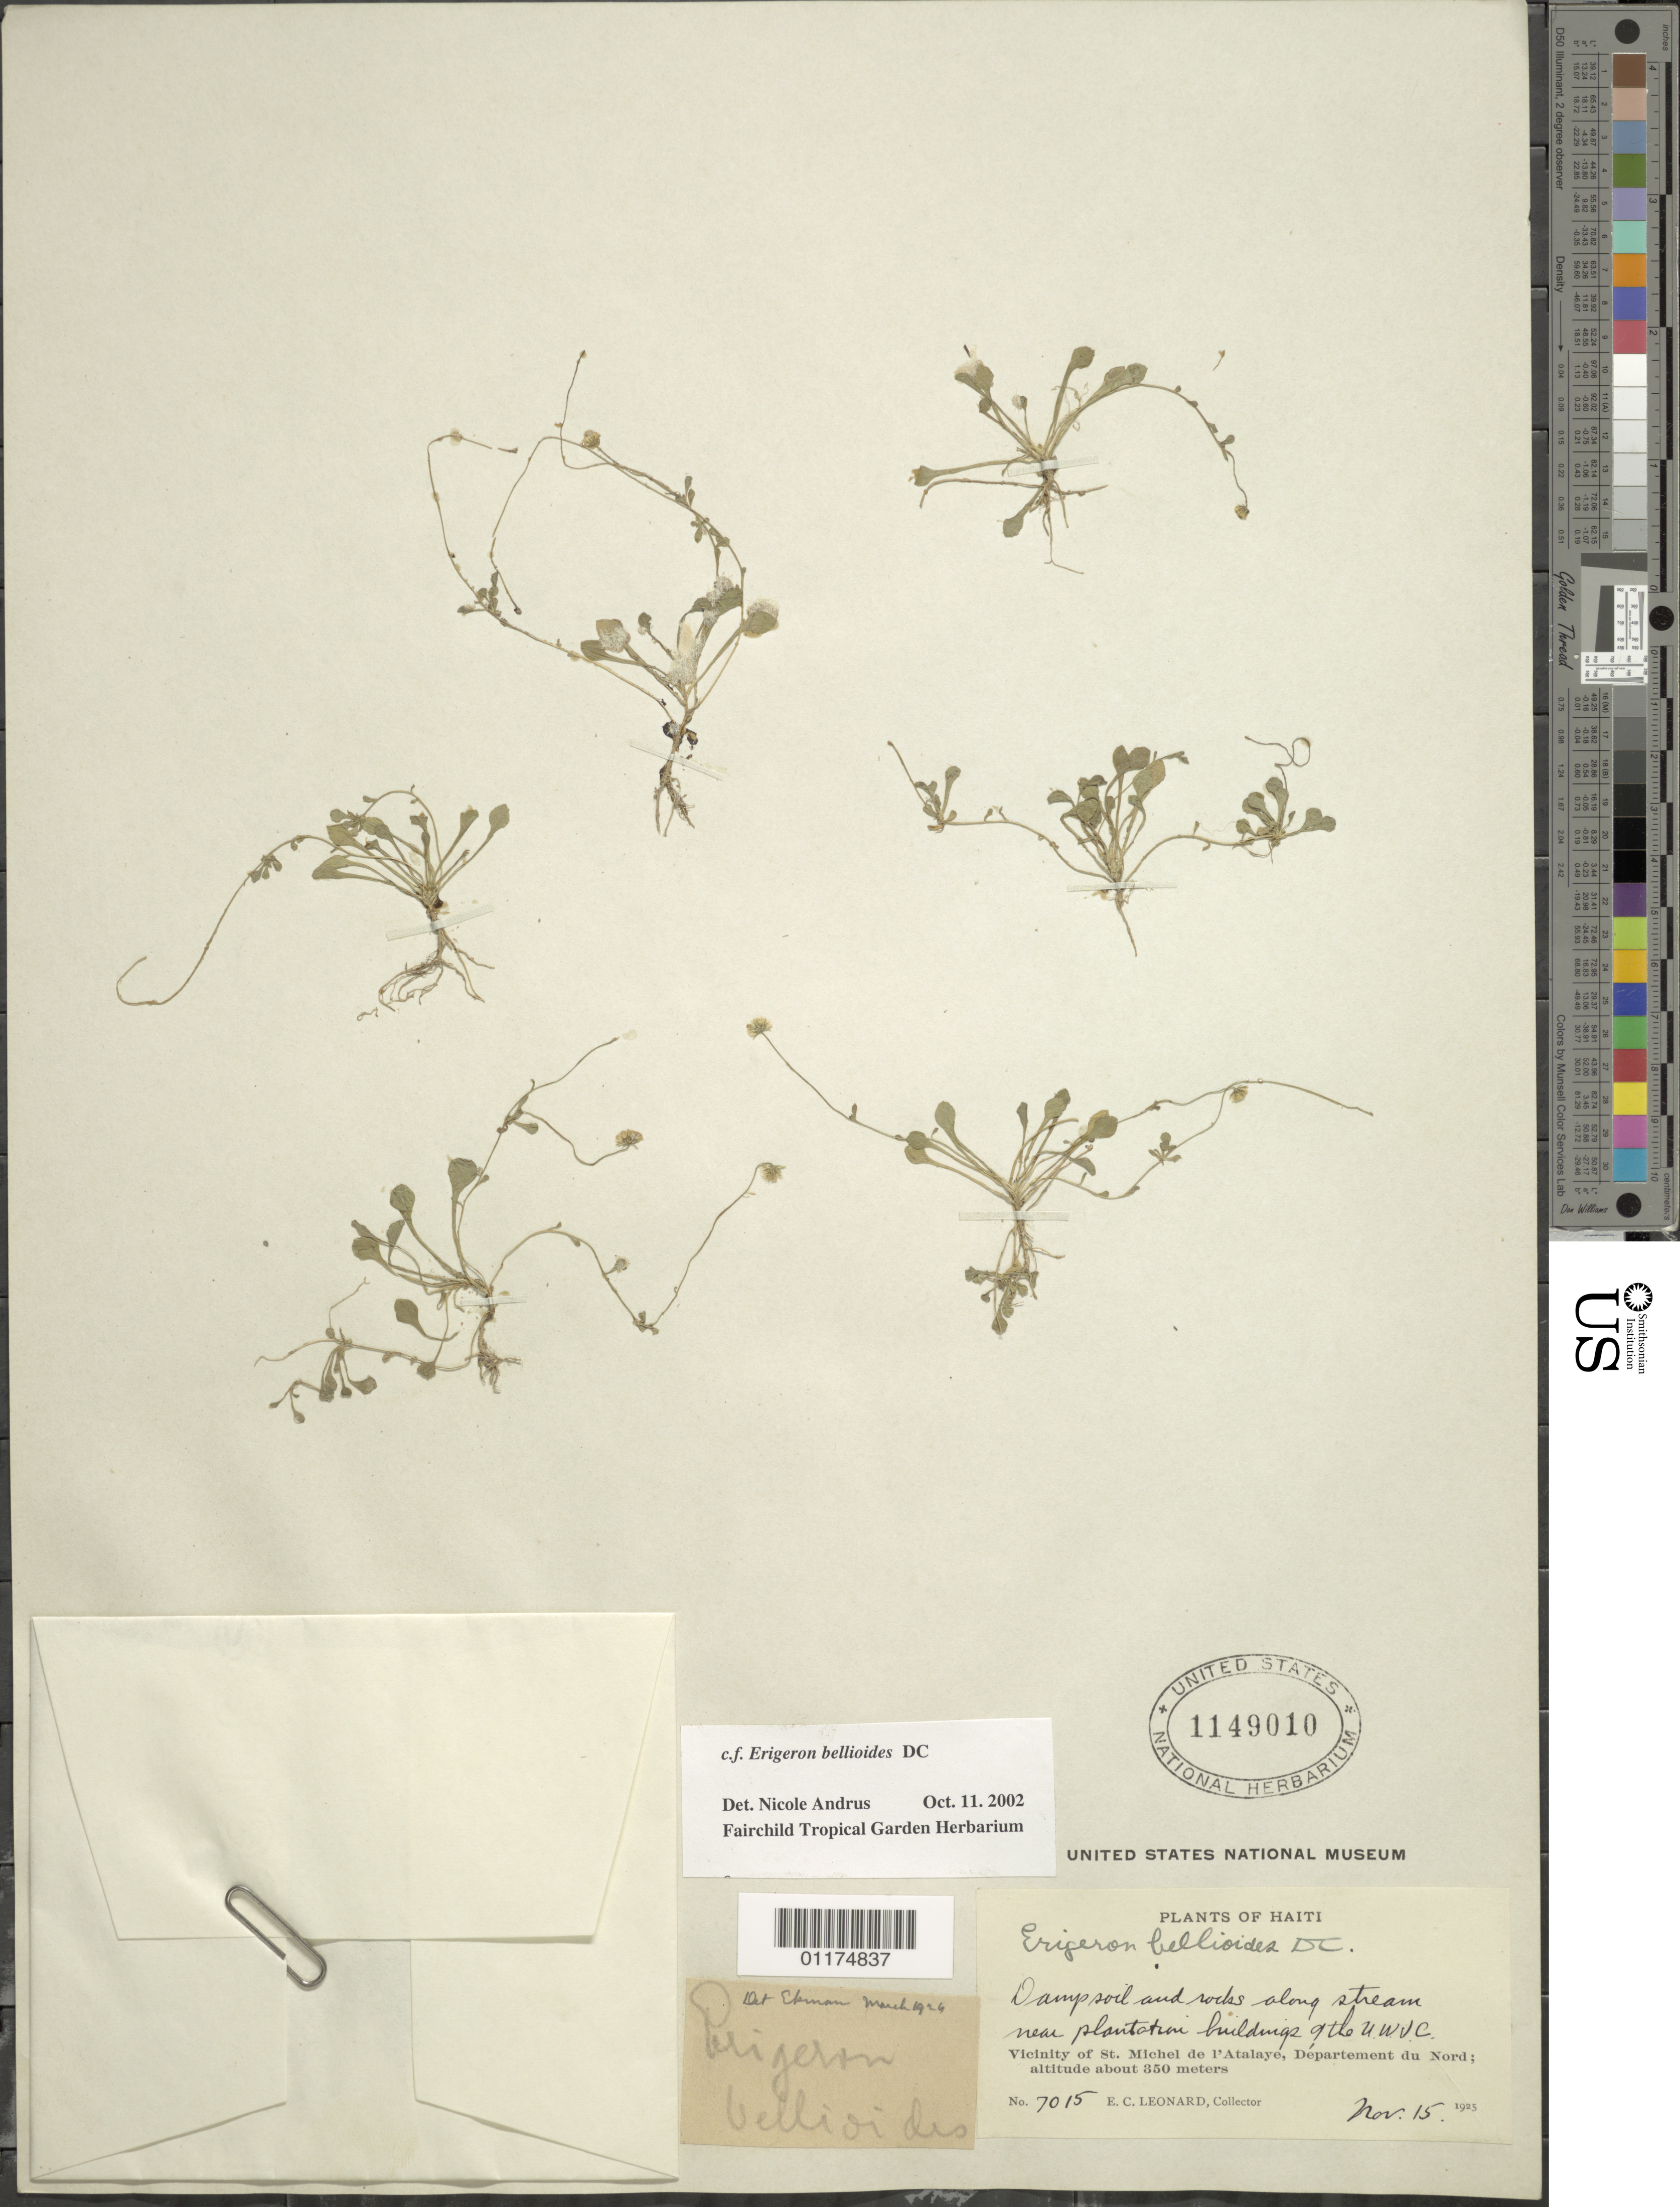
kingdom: Plantae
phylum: Tracheophyta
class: Magnoliopsida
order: Asterales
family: Asteraceae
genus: Erigeron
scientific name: Erigeron bellioides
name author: DC.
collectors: E. C. Leonard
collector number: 7015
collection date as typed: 15 Nov 1925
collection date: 1925-11-15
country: Haiti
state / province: Nord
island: Hispaniola I.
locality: Vicinity of St. Michel de l'Atalaye,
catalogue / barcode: US 1149010